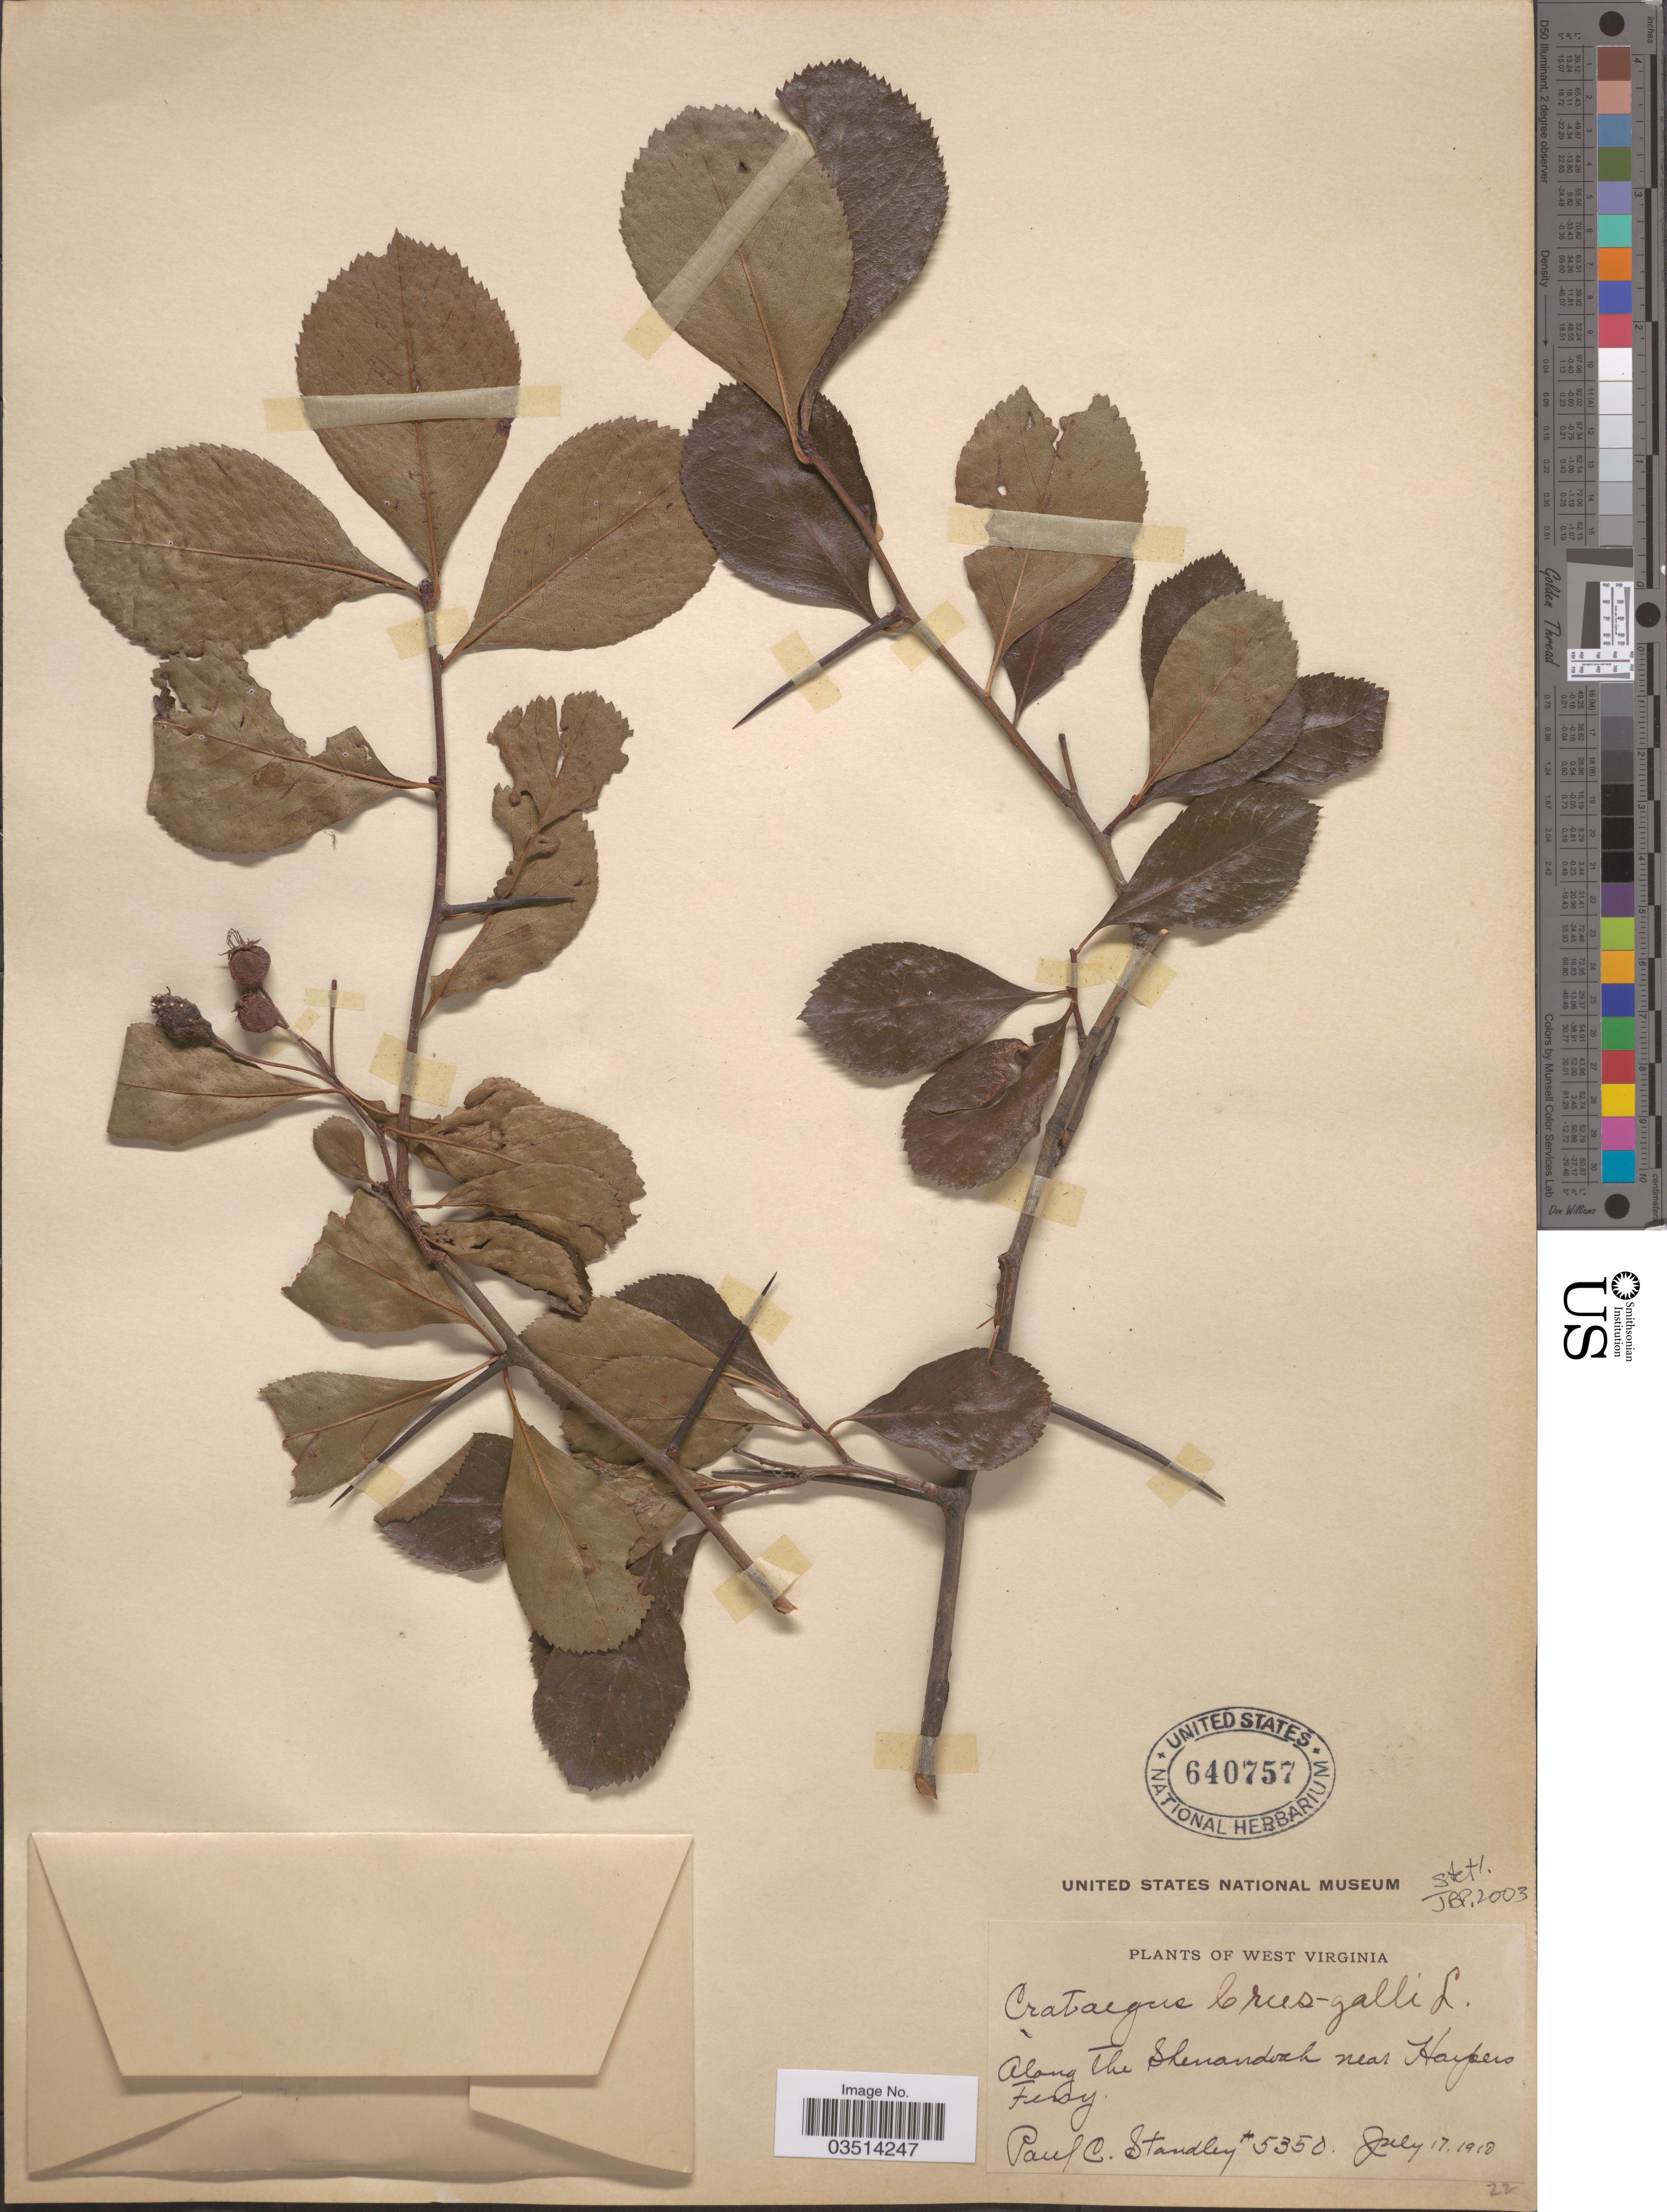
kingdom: Plantae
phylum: Tracheophyta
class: Magnoliopsida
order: Rosales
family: Rosaceae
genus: Crataegus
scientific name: Crataegus crus-galli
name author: L.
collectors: P. C. Standley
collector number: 5350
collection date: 1910-07-17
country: United States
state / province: West Virginia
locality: Along The Shenandoah near Harpers Ferry.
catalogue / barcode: US 640757